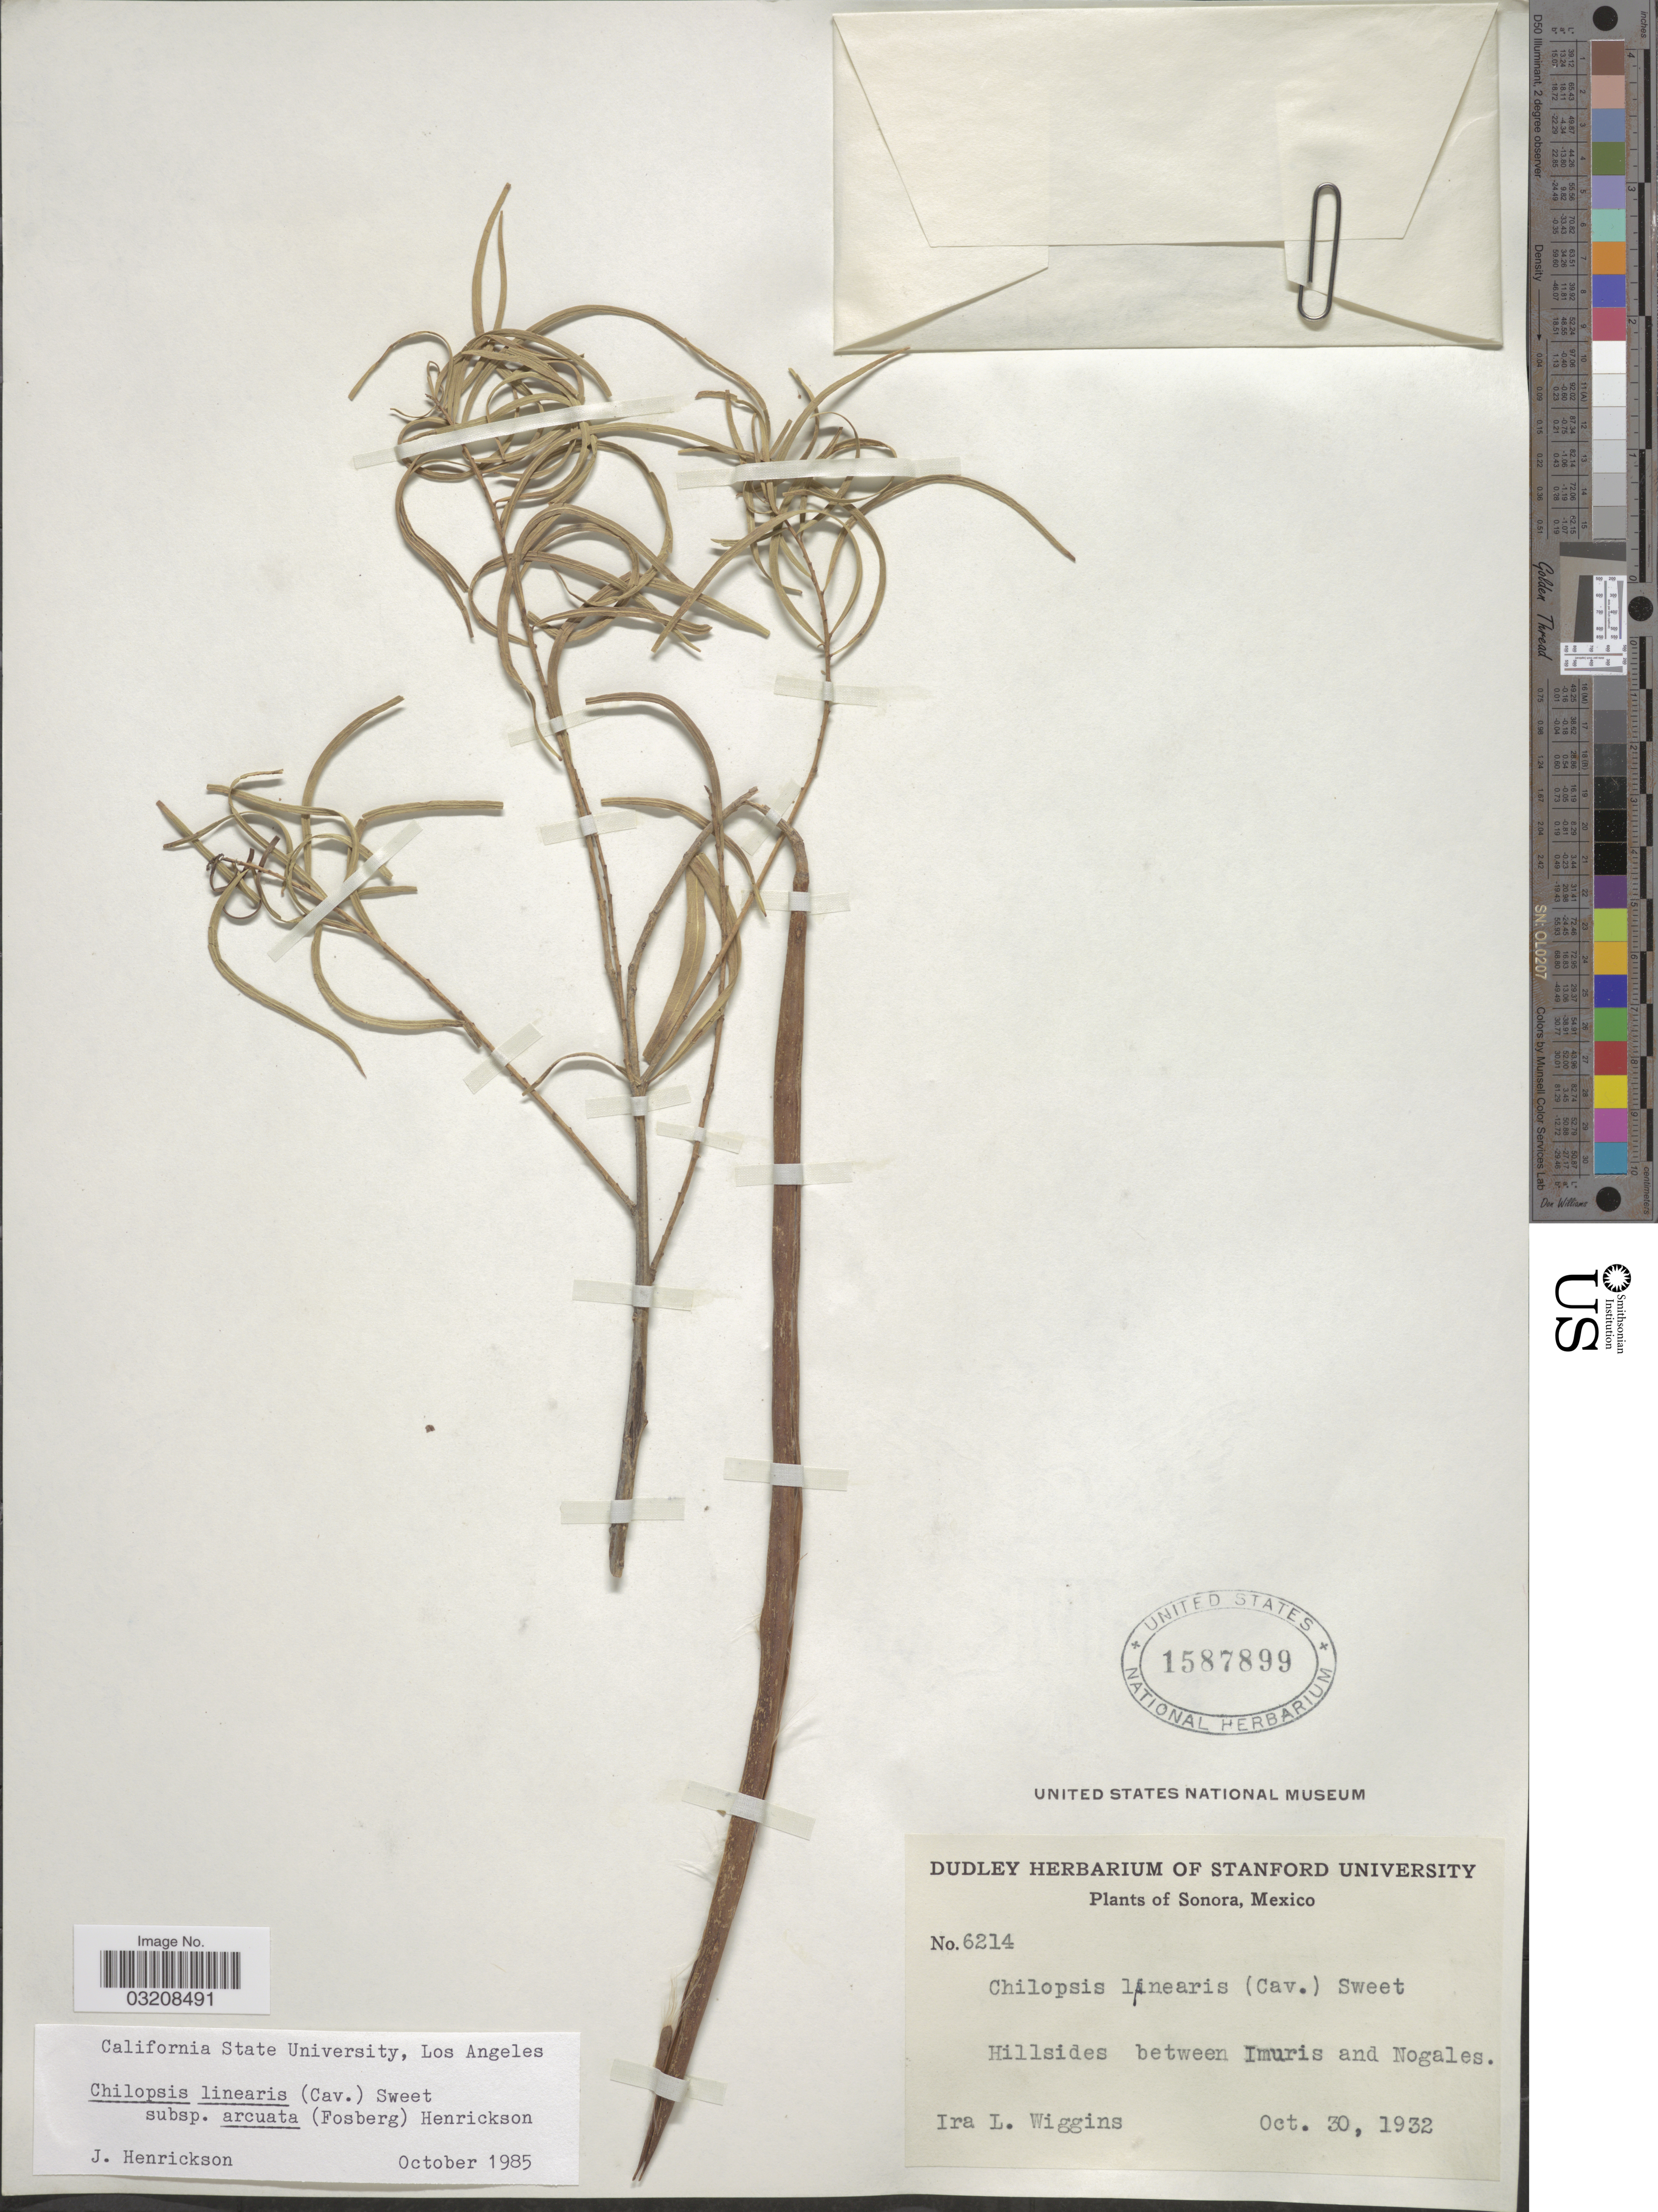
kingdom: Plantae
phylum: Tracheophyta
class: Magnoliopsida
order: Lamiales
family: Bignoniaceae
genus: Chilopsis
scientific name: Chilopsis linearis subsp. arcuata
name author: (Fosberg) Henrickson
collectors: I. L. Wiggins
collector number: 6214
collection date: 1932-10-30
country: Mexico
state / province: Sonora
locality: Hillsides between Imuris and Nogales.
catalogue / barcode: US 1587899